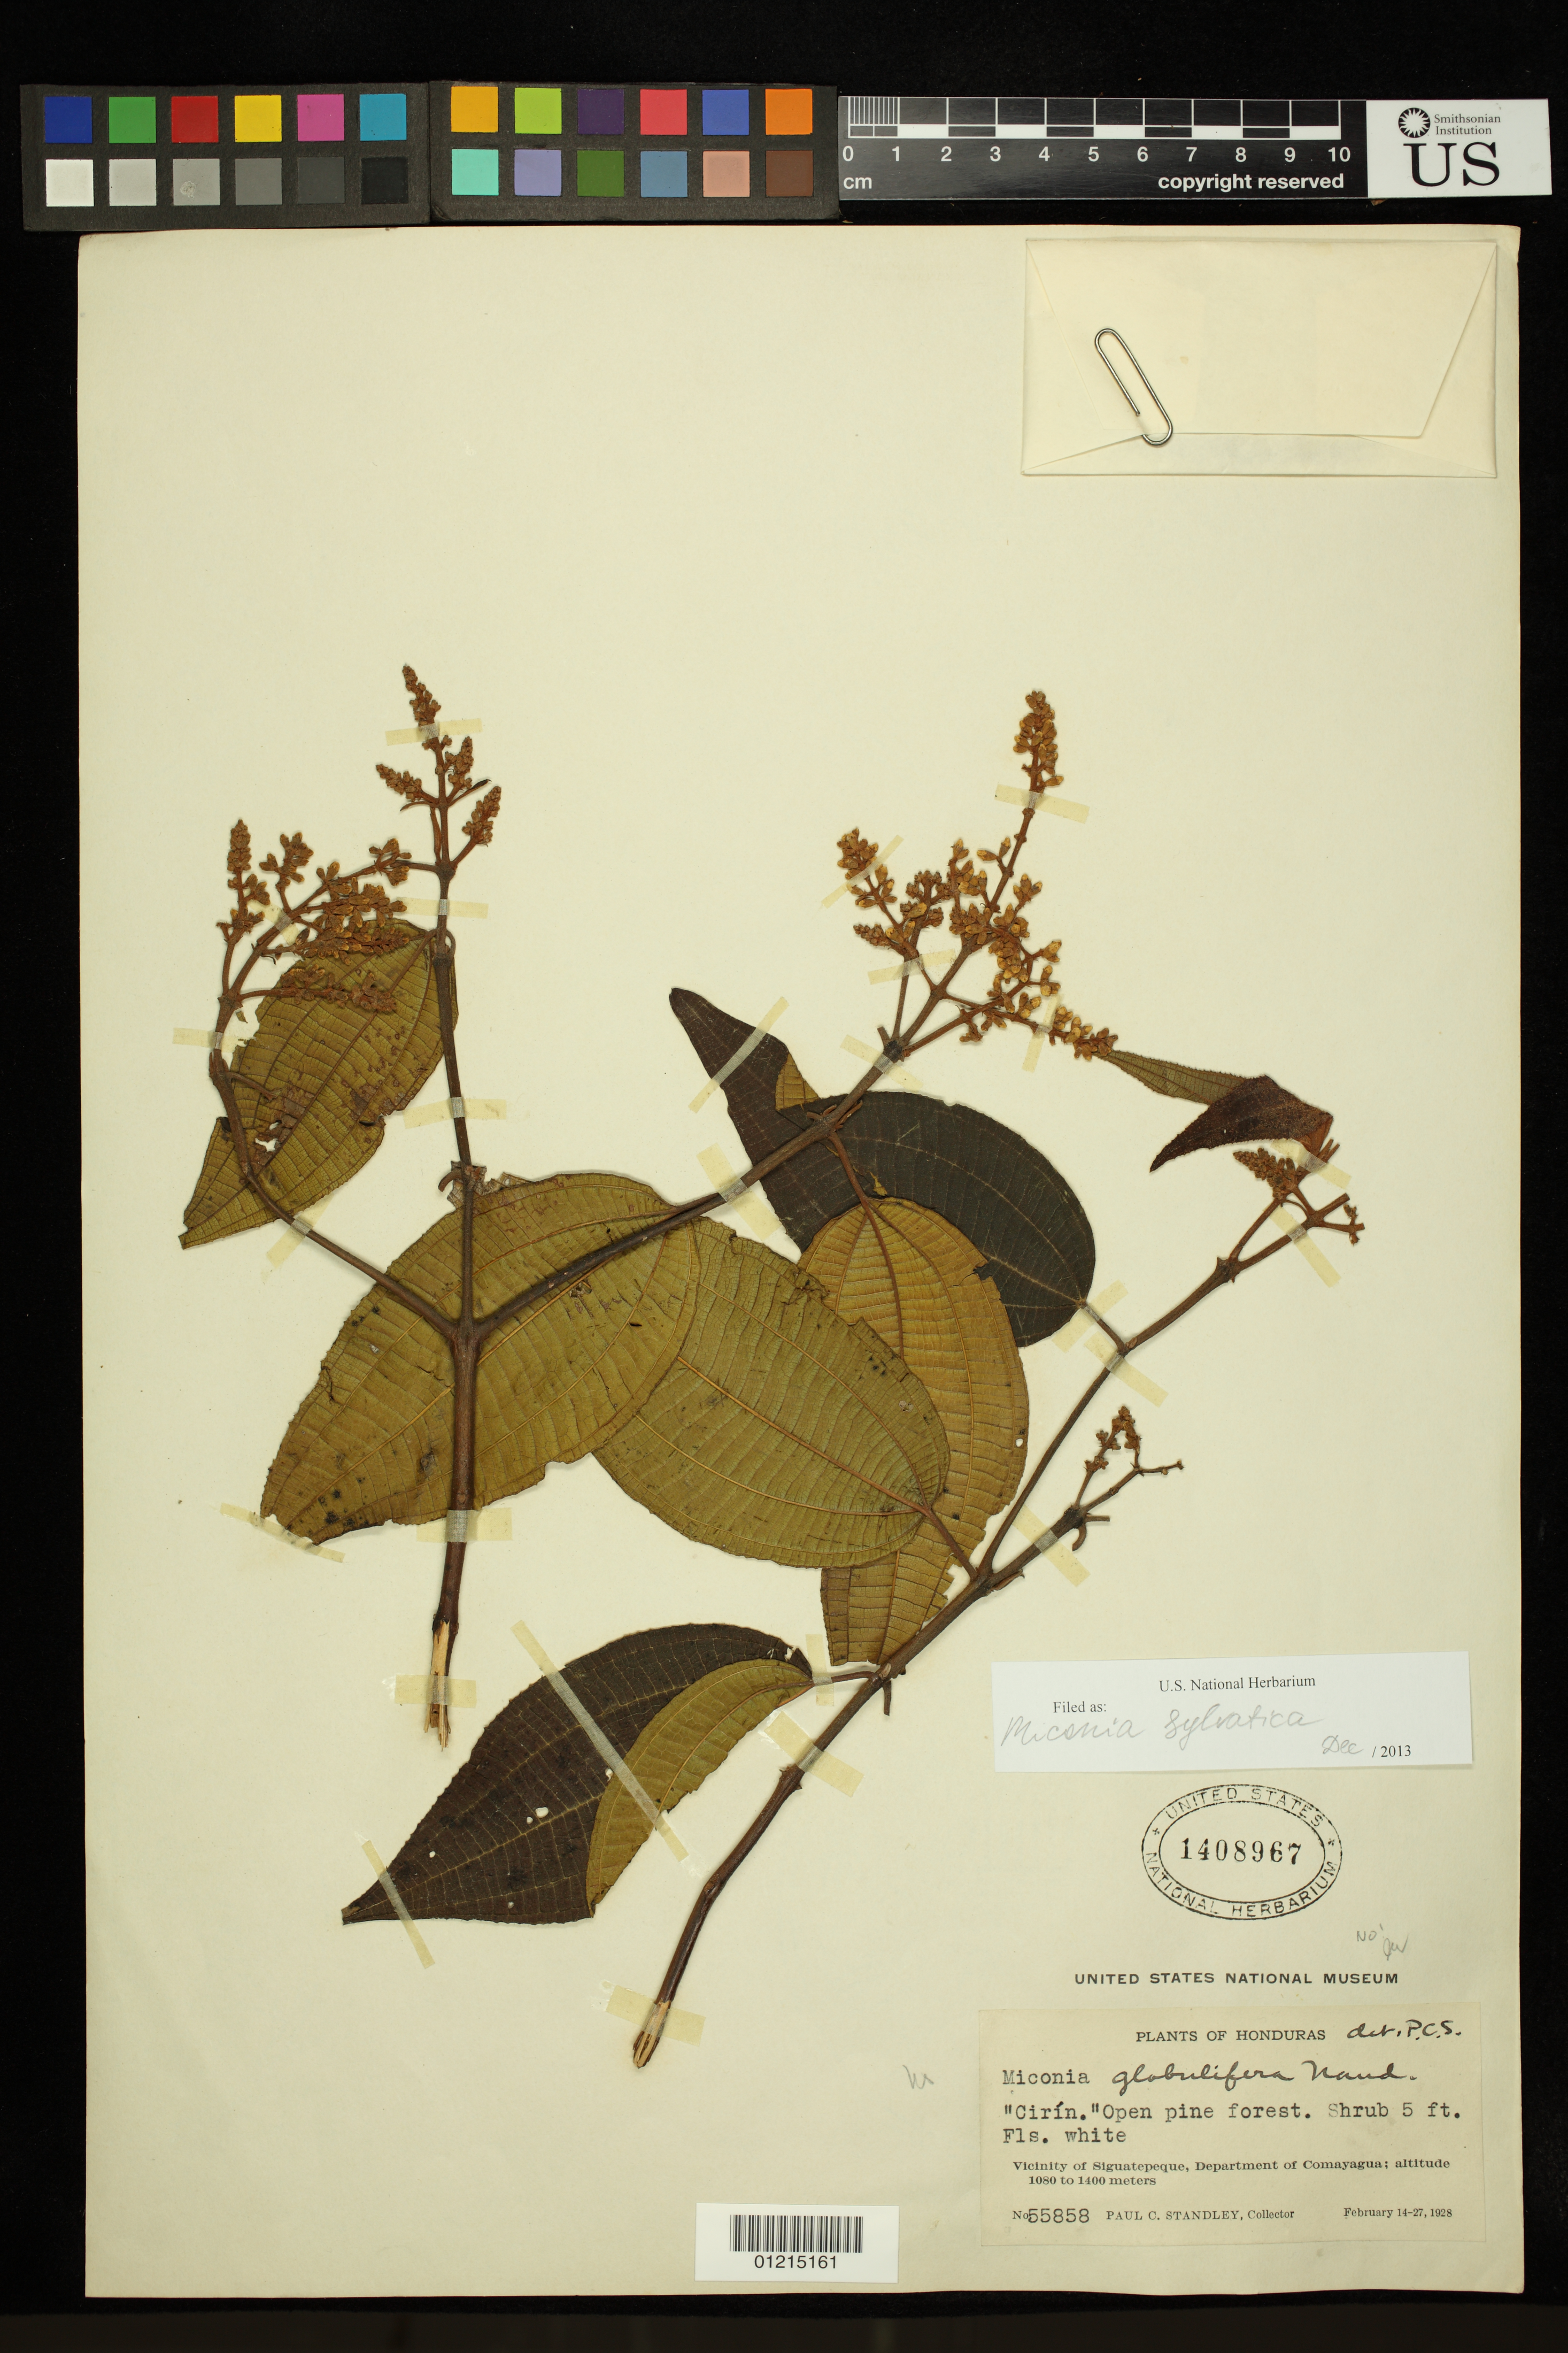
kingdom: Plantae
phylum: Tracheophyta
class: Magnoliopsida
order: Myrtales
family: Melastomataceae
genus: Miconia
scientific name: Miconia sylvatica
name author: (Schltdl.) Naudin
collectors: P. C. Standley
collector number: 55858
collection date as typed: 14 Feb 1928 to 27 Feb 1928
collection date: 1928-02-14/1928-02-27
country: Honduras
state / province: Comayagua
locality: Vicinity of Siguatepeque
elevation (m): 1080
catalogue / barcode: US 1408967